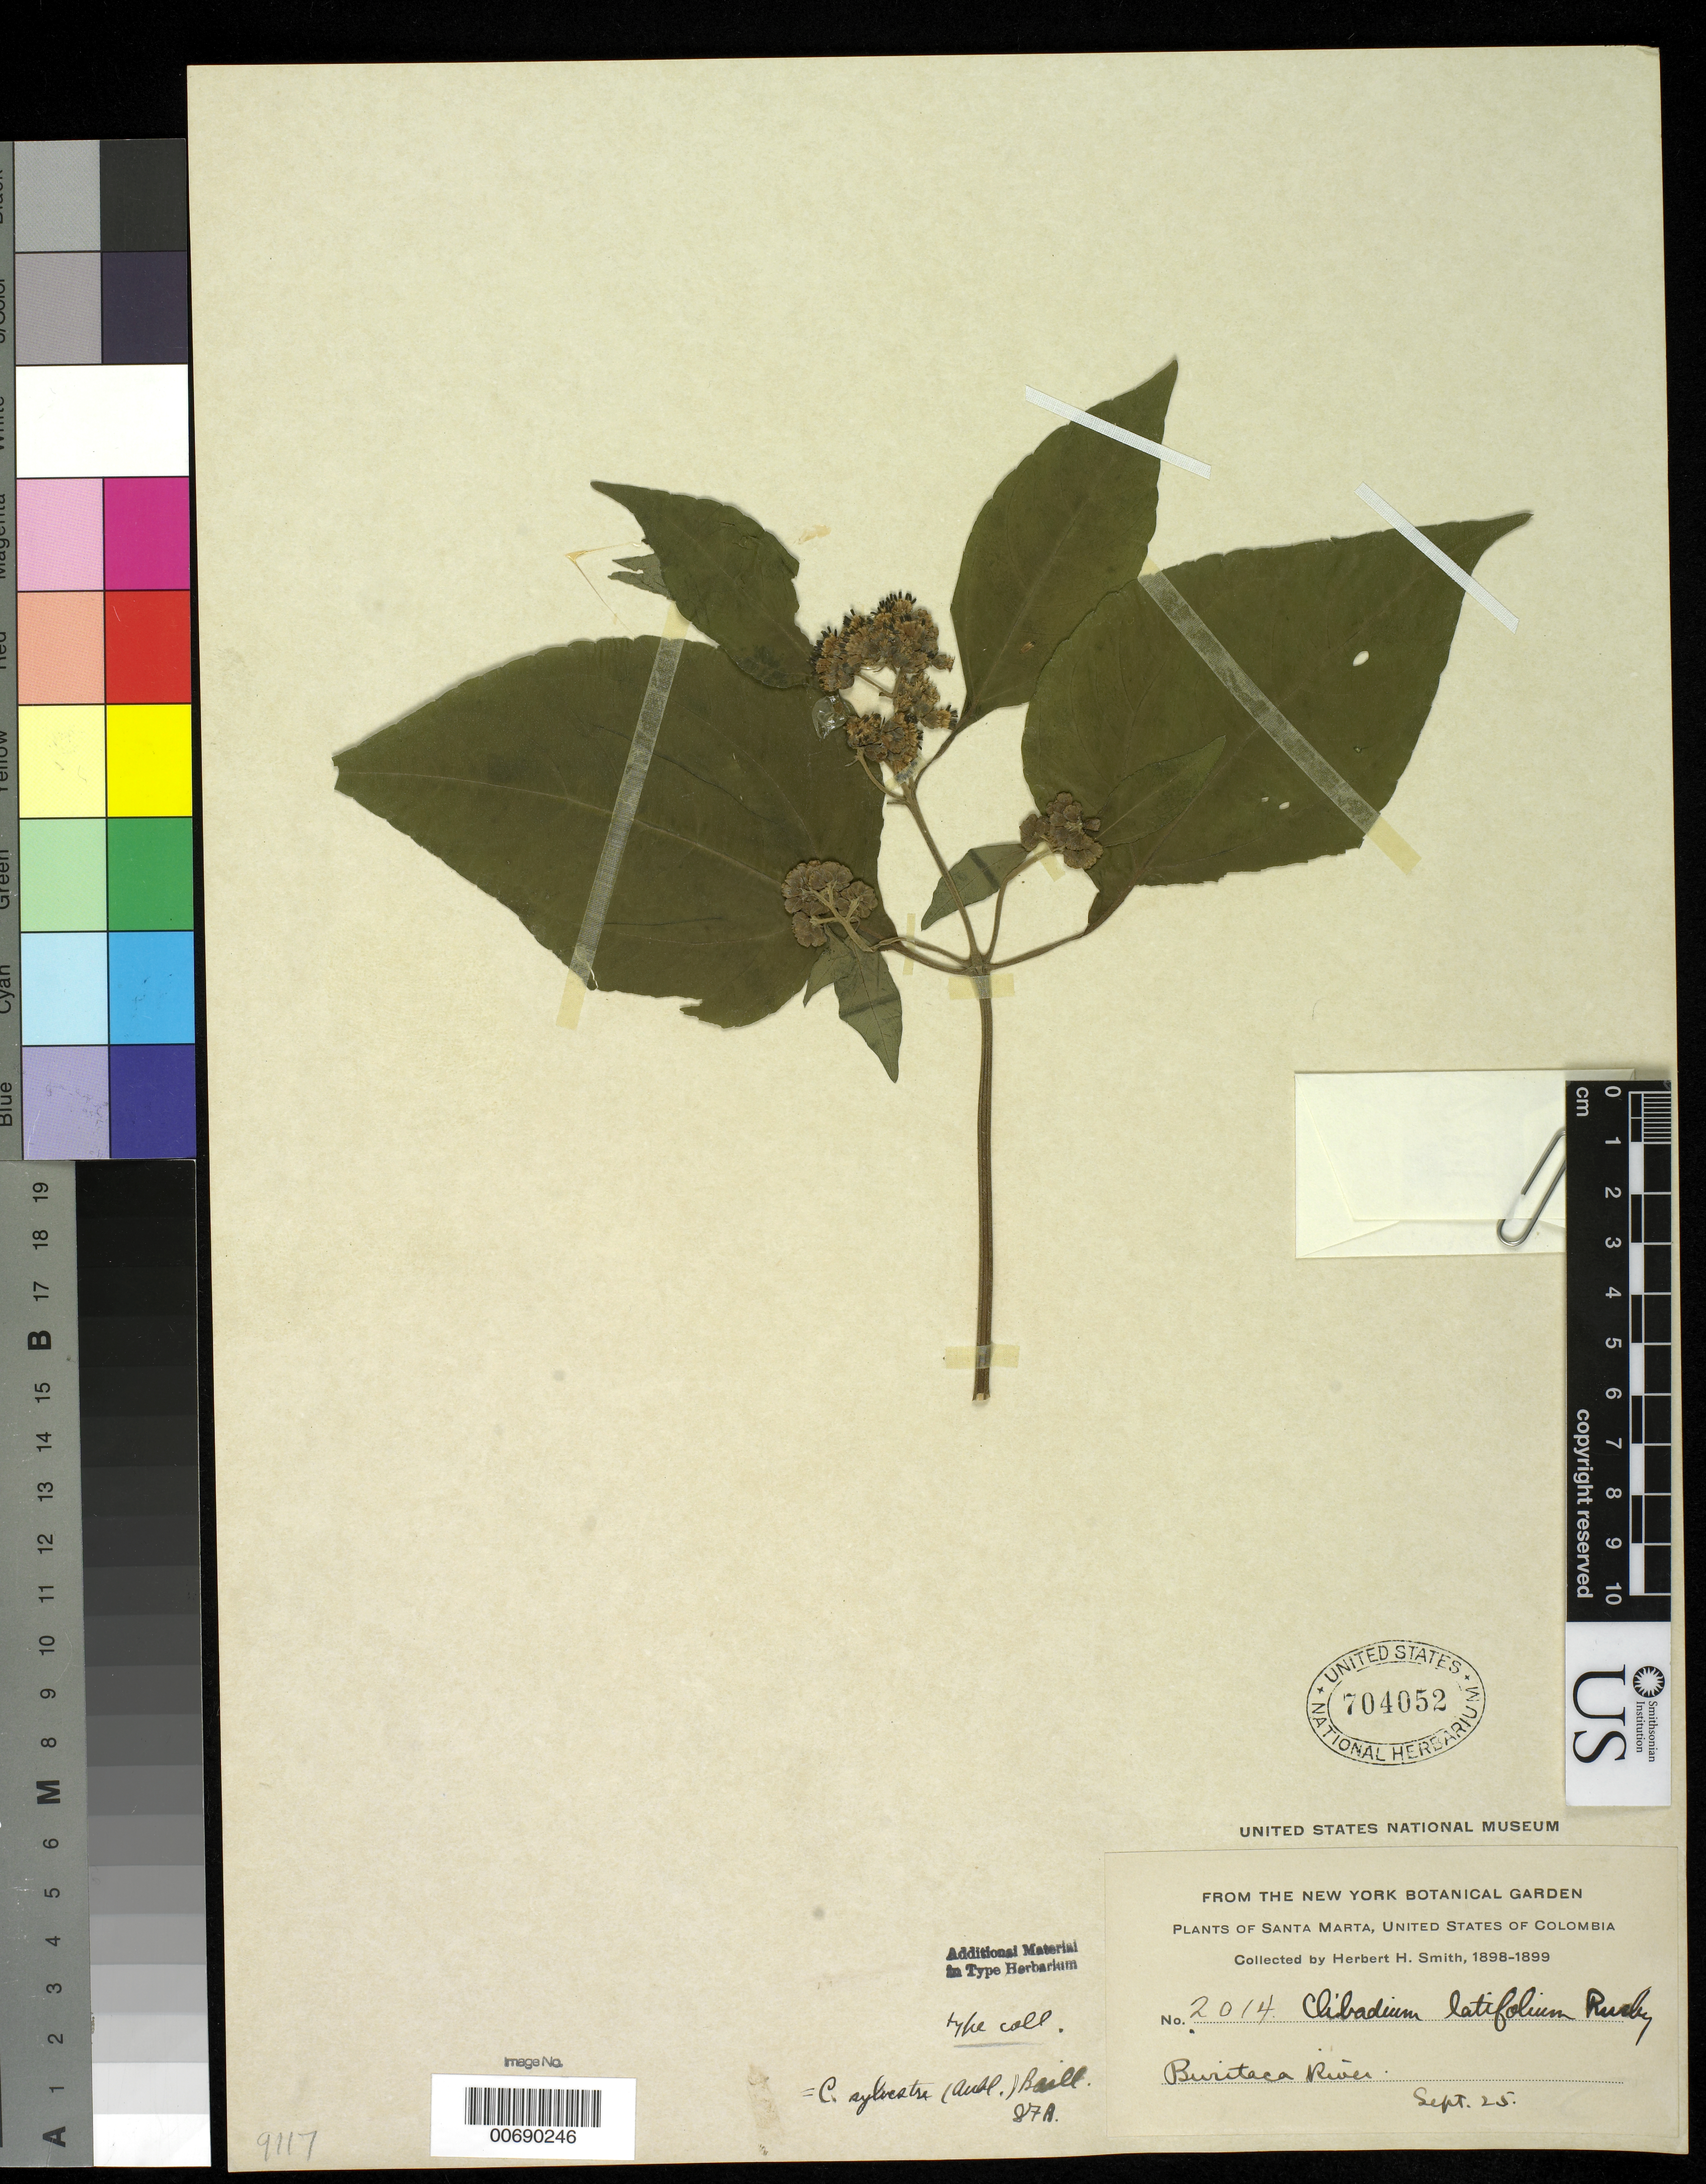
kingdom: Plantae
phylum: Tracheophyta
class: Magnoliopsida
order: Asterales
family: Asteraceae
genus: Clibadium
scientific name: Clibadium latifolium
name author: Rusby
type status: Isotype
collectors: Herbert H. Smith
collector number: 2014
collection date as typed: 25 Sep 1898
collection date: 1898-09-25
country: Colombia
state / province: Magdalena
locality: Santa Marta, banks of River Buritaca, 2 mi from sea.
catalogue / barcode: US 704052